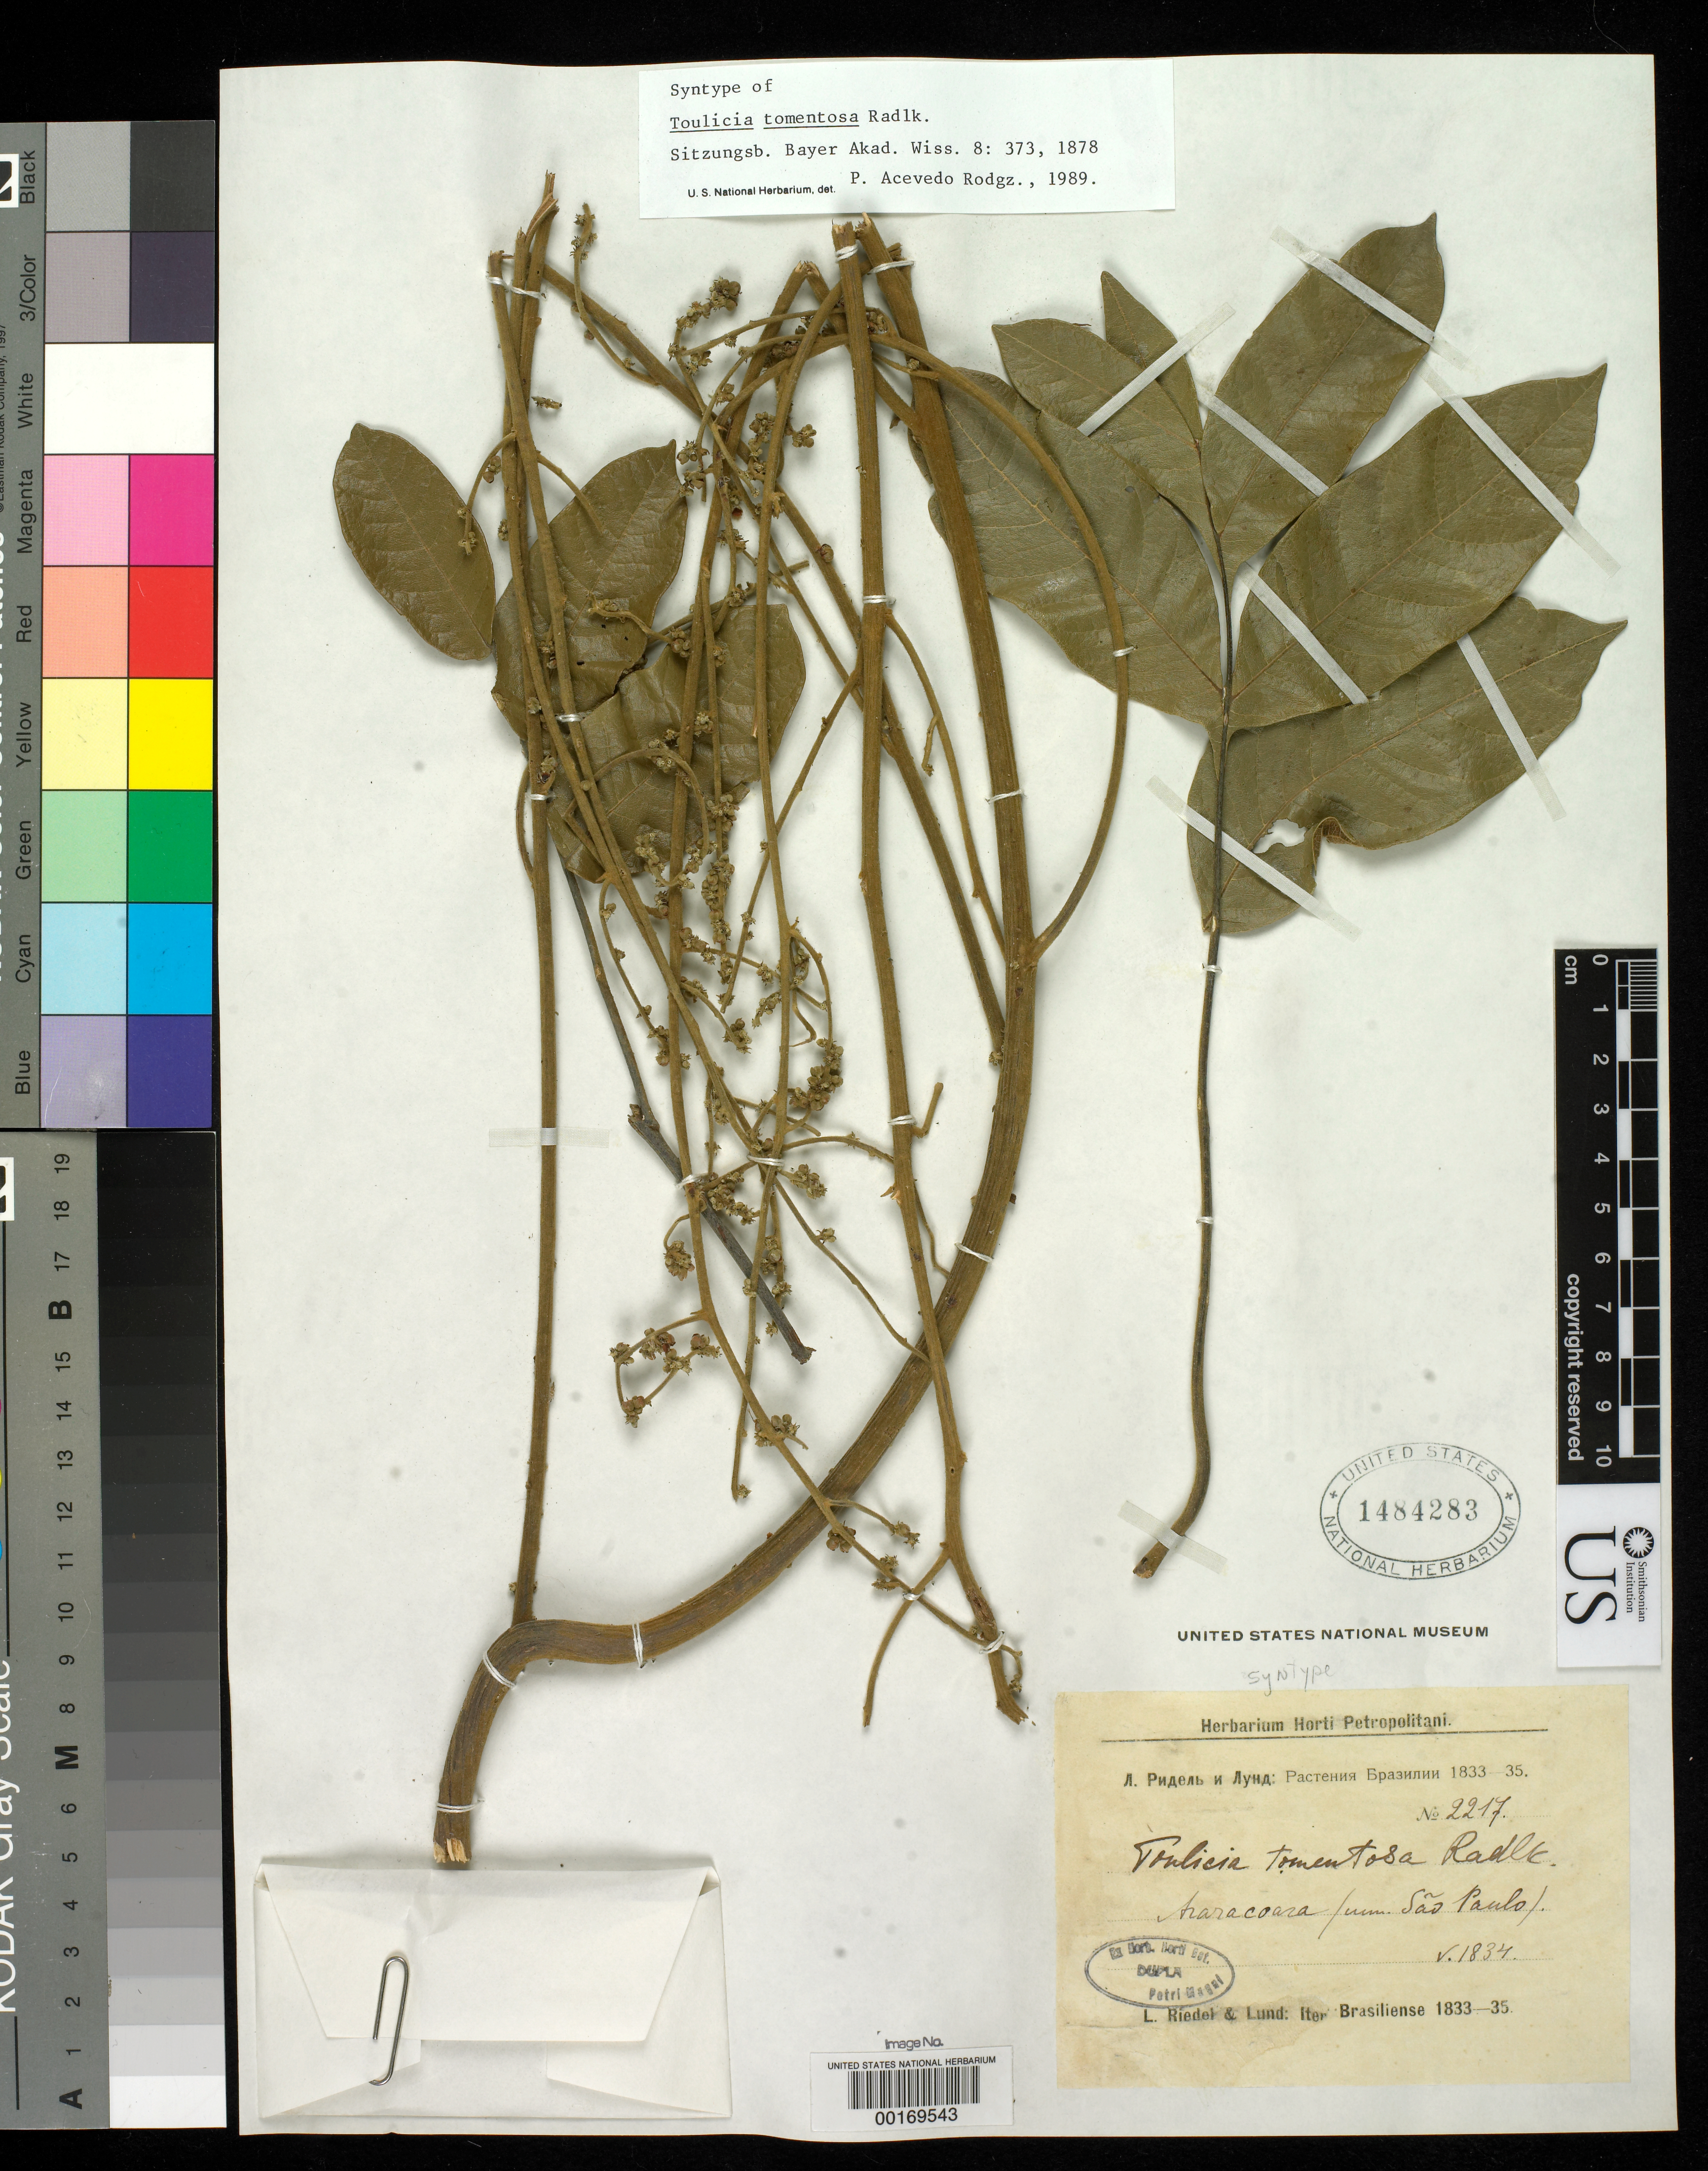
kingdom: Plantae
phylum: Tracheophyta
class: Magnoliopsida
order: Sapindales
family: Sapindaceae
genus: Toulicia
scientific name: Toulicia tomentosa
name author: Radlk.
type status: Isosyntype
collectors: L. Riedel & P. Lund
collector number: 2217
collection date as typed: May 1834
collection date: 1834-05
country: Brazil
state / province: São Paulo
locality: Araracoara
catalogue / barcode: US 1484283